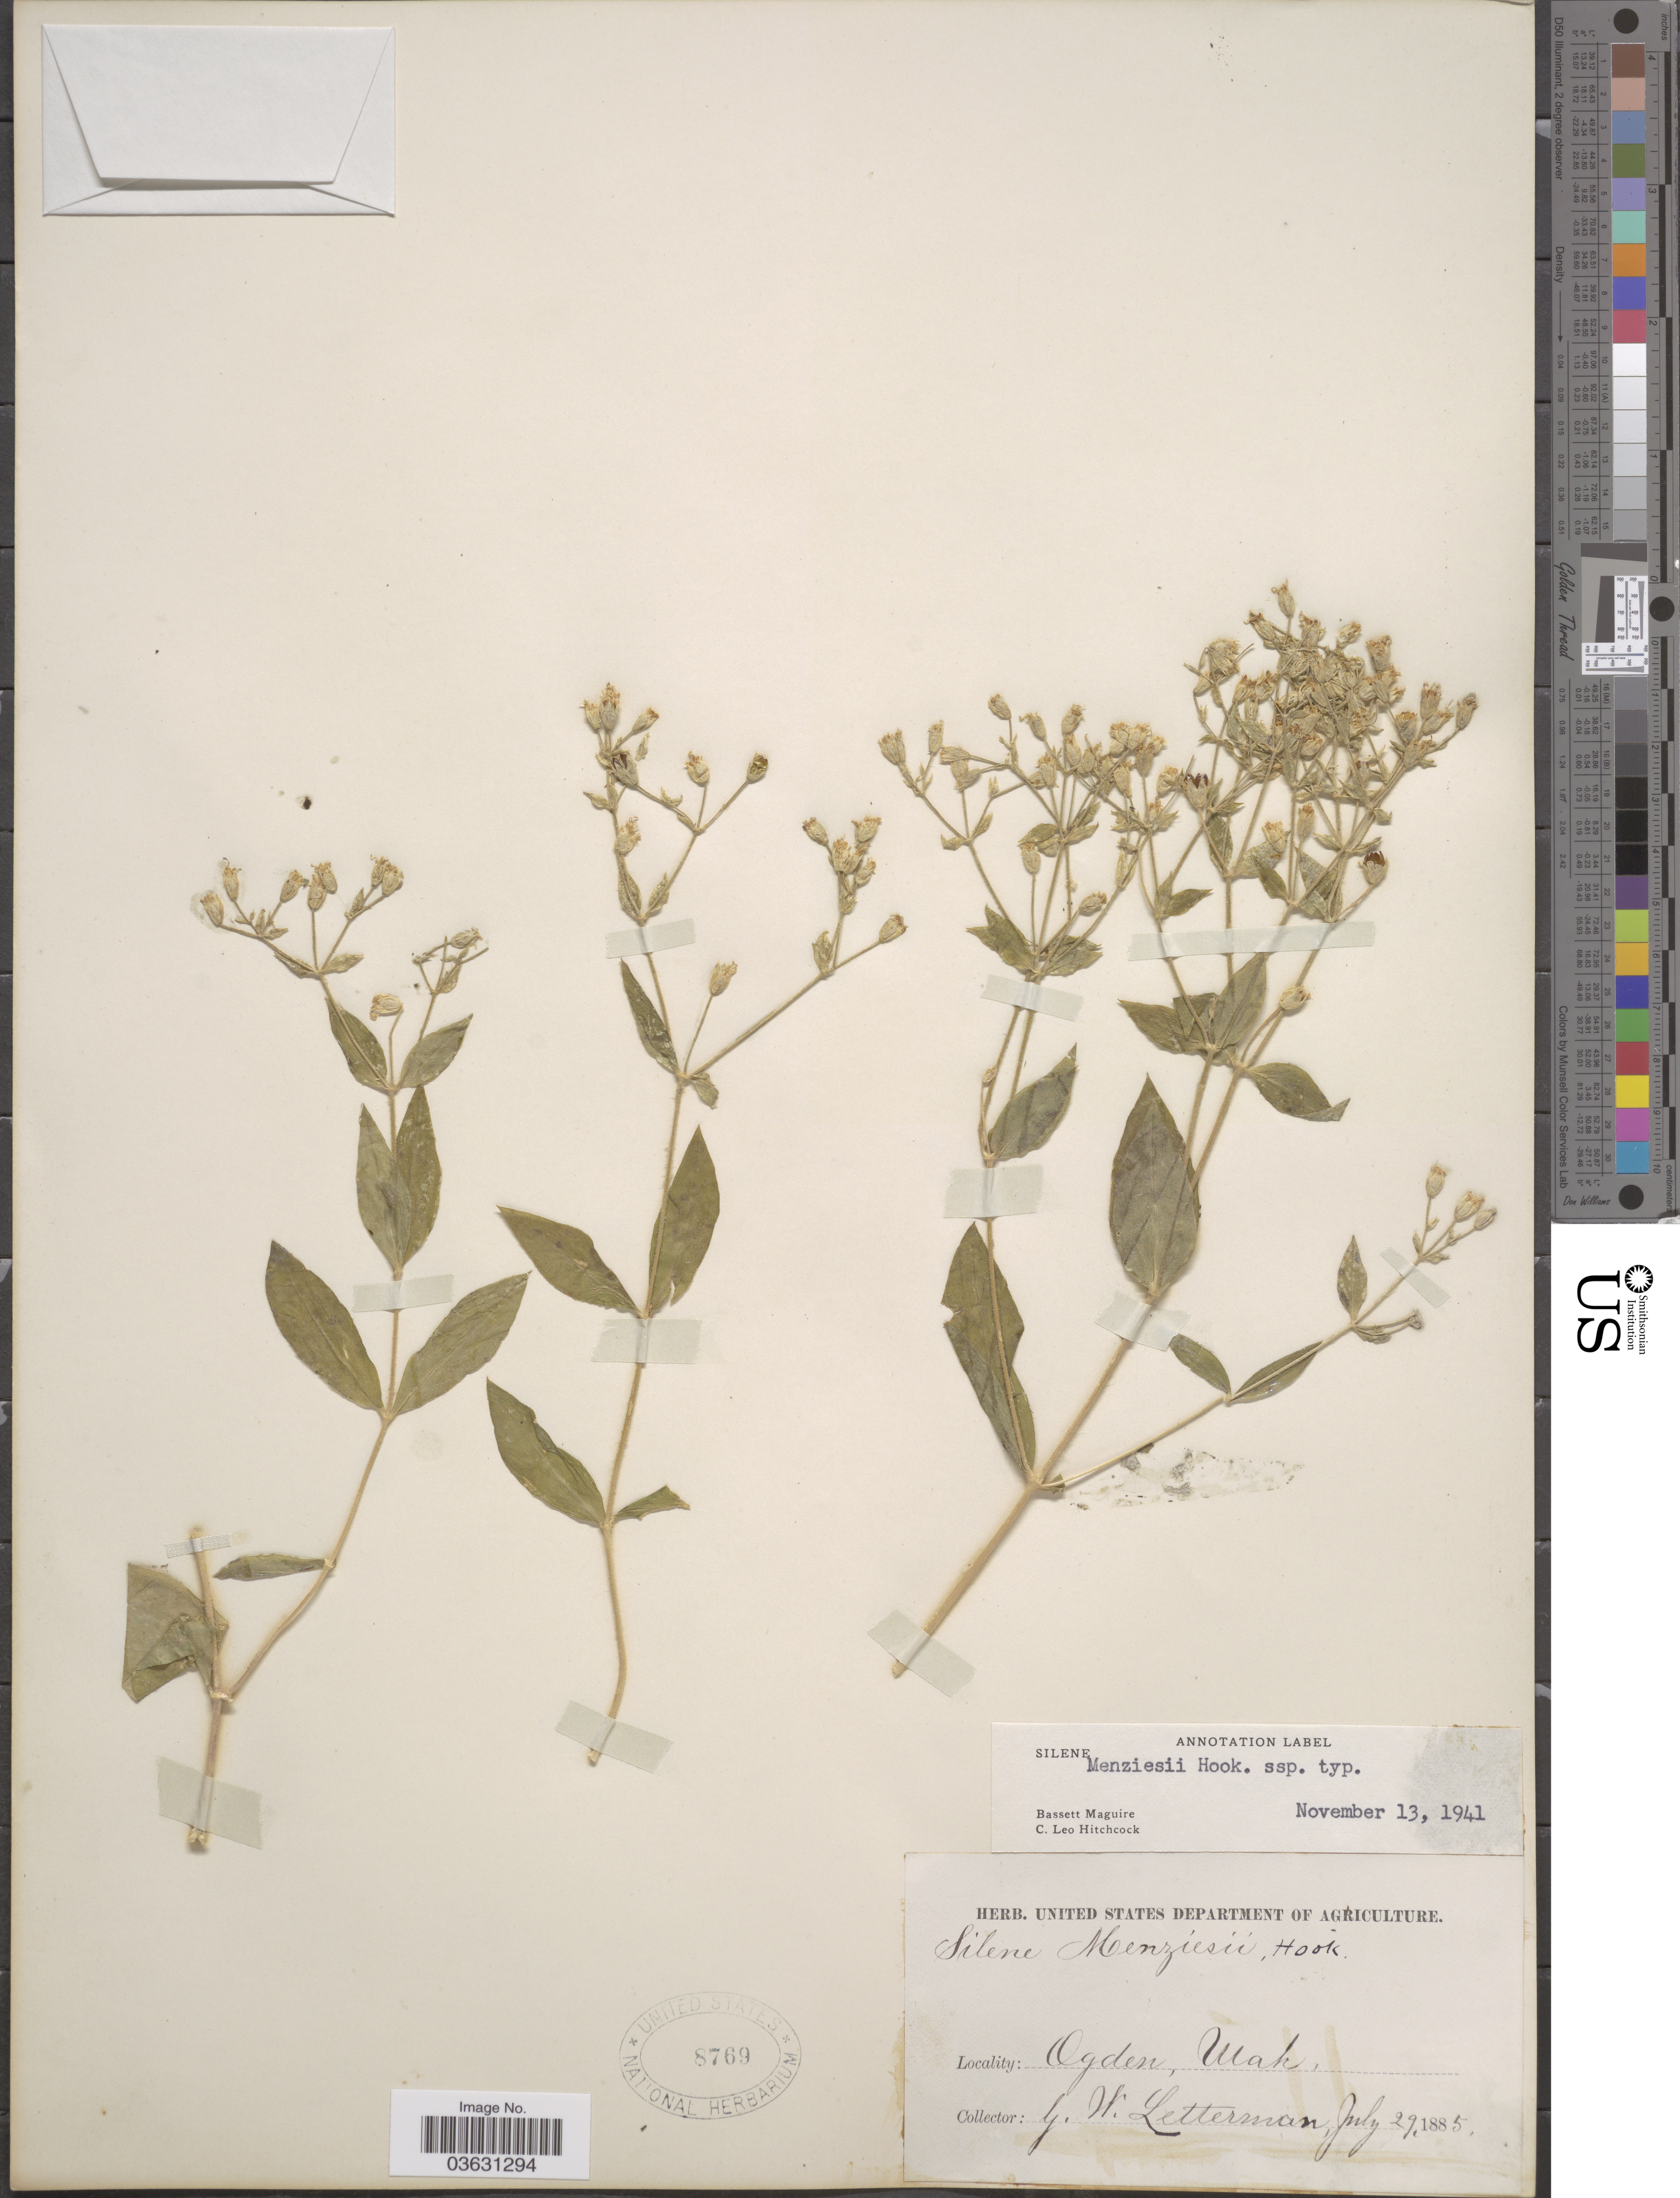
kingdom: Plantae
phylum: Tracheophyta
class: Magnoliopsida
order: Caryophyllales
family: Caryophyllaceae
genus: Silene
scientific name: Silene menziesii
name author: Hook.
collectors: G. W. Letterman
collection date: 1885-07-29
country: United States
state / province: Utah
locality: Ogden.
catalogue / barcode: US 8769